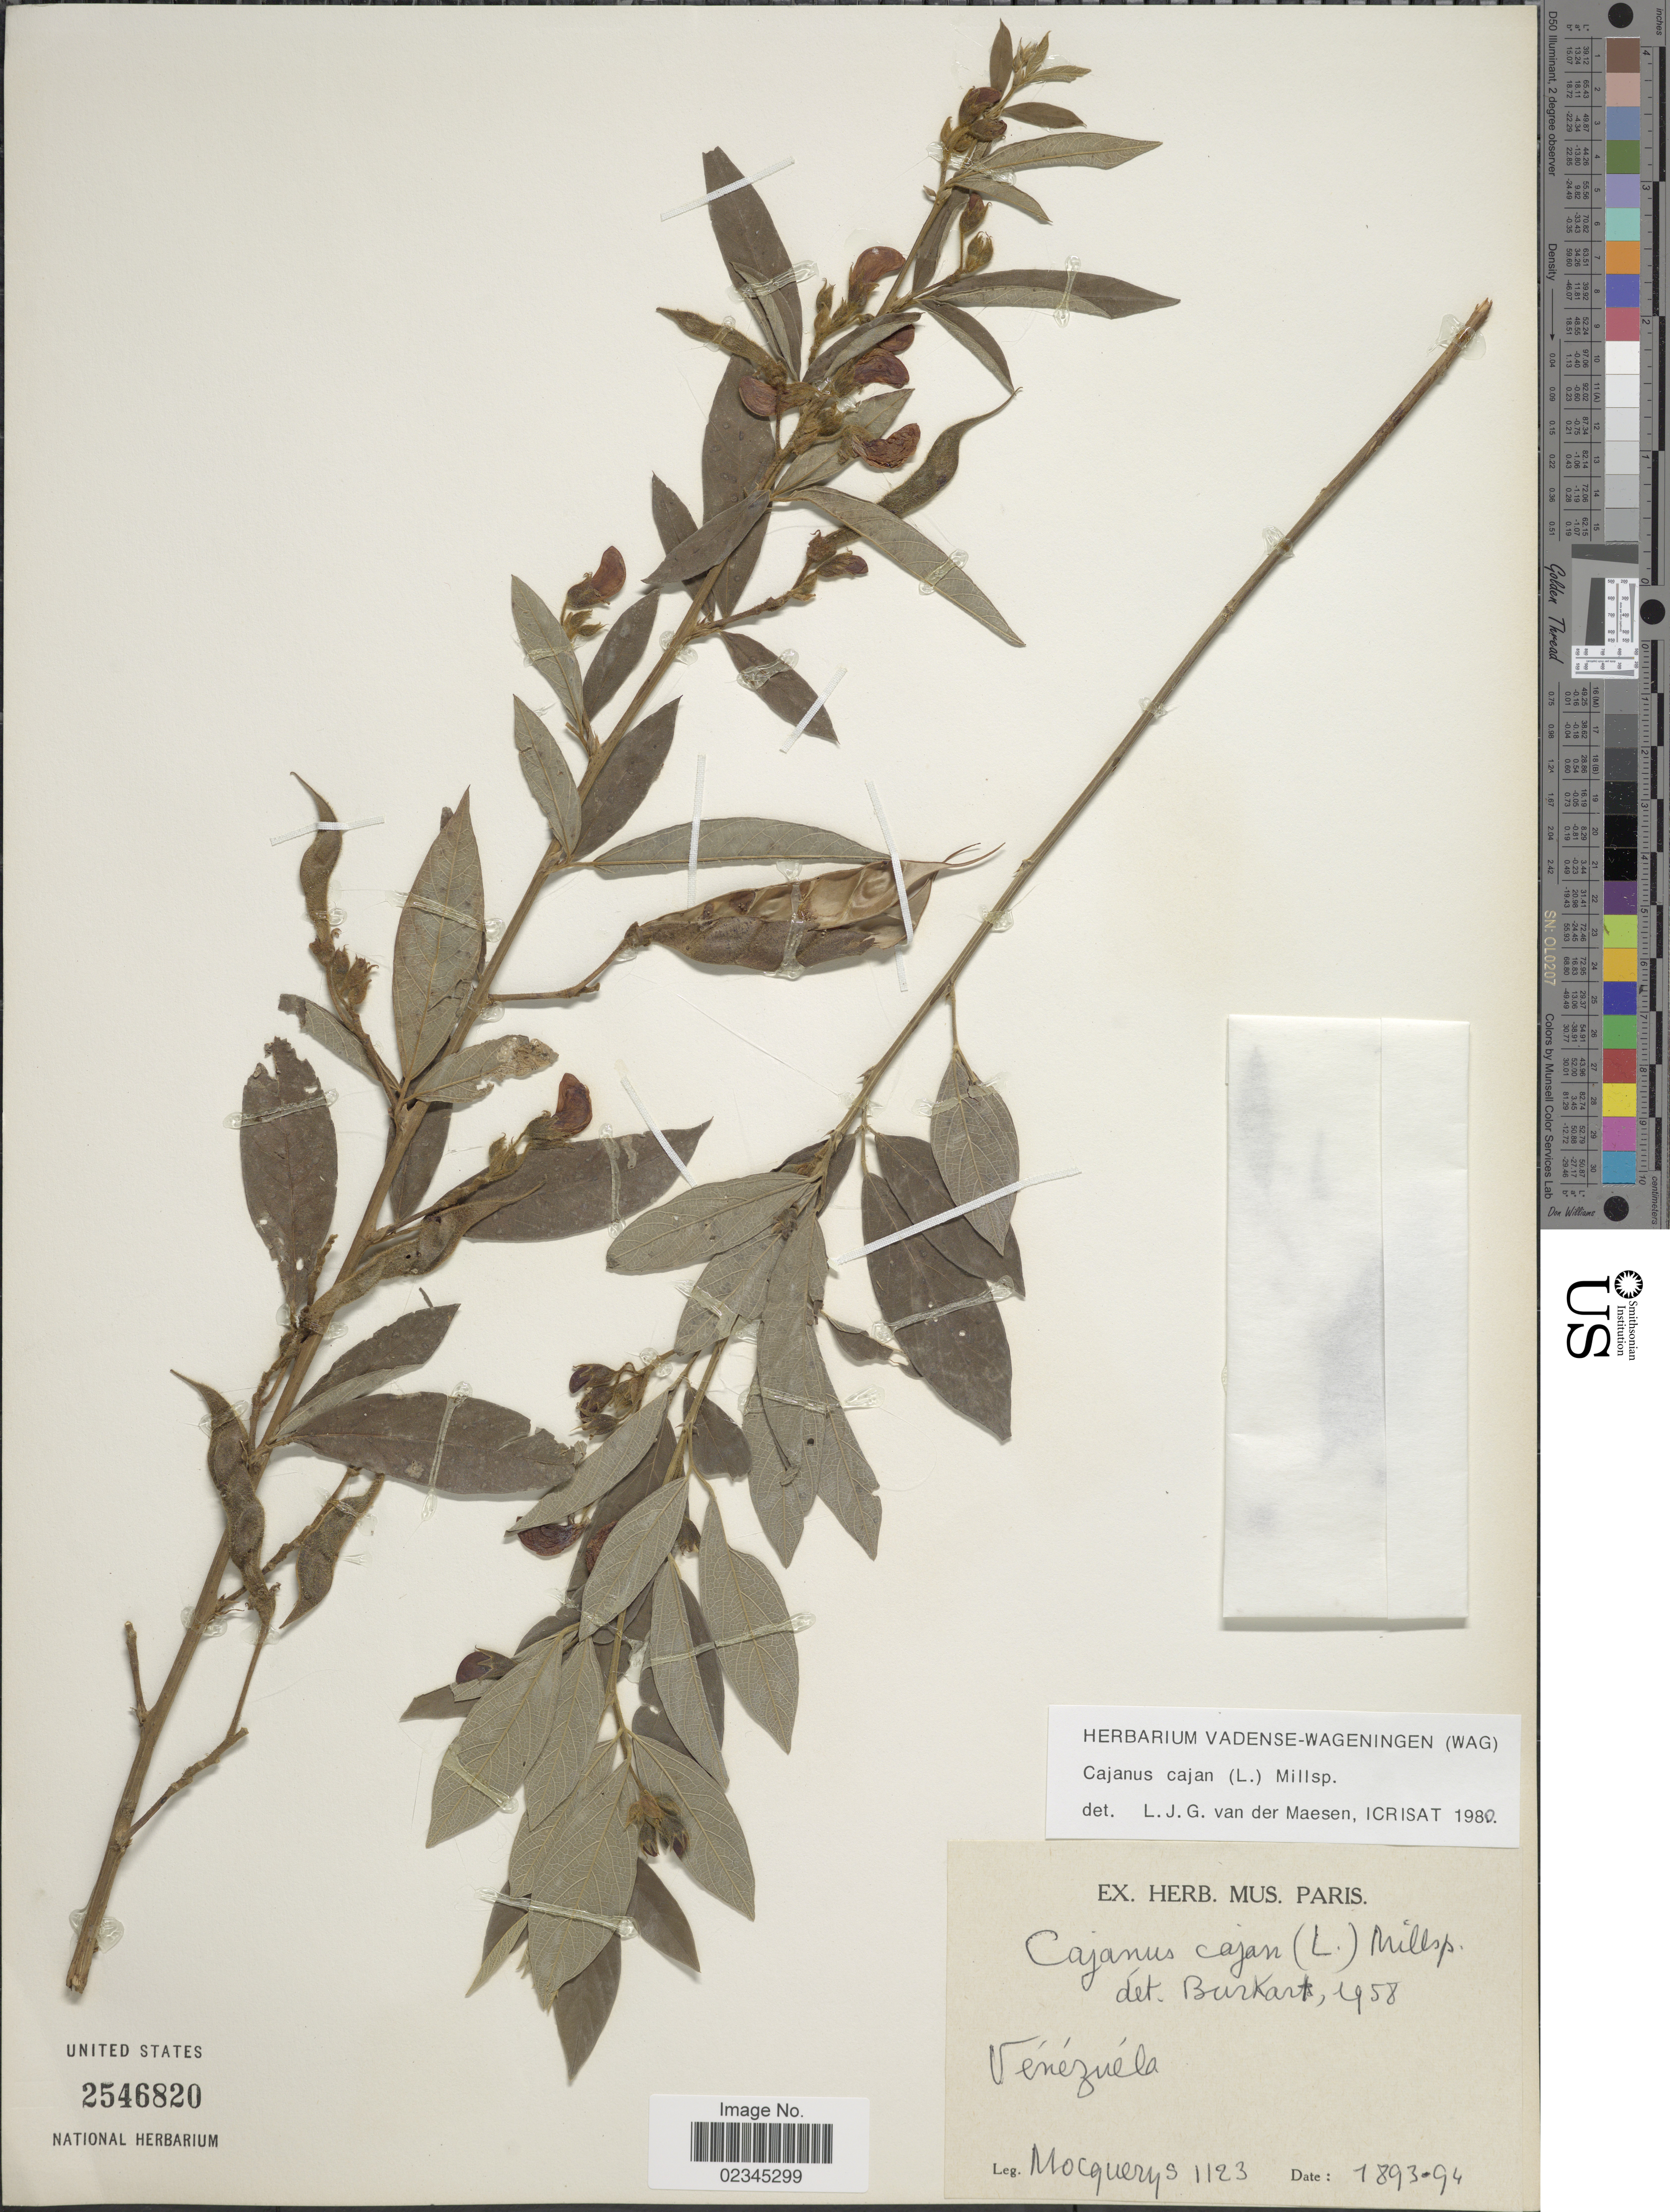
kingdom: Plantae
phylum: Tracheophyta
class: Magnoliopsida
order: Fabales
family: Fabaceae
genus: Cajanus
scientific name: Cajanus cajan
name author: (L.) Huth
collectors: A. Mocquerys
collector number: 123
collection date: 1893/1894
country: Venezuela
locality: S.L.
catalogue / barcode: US 2546820